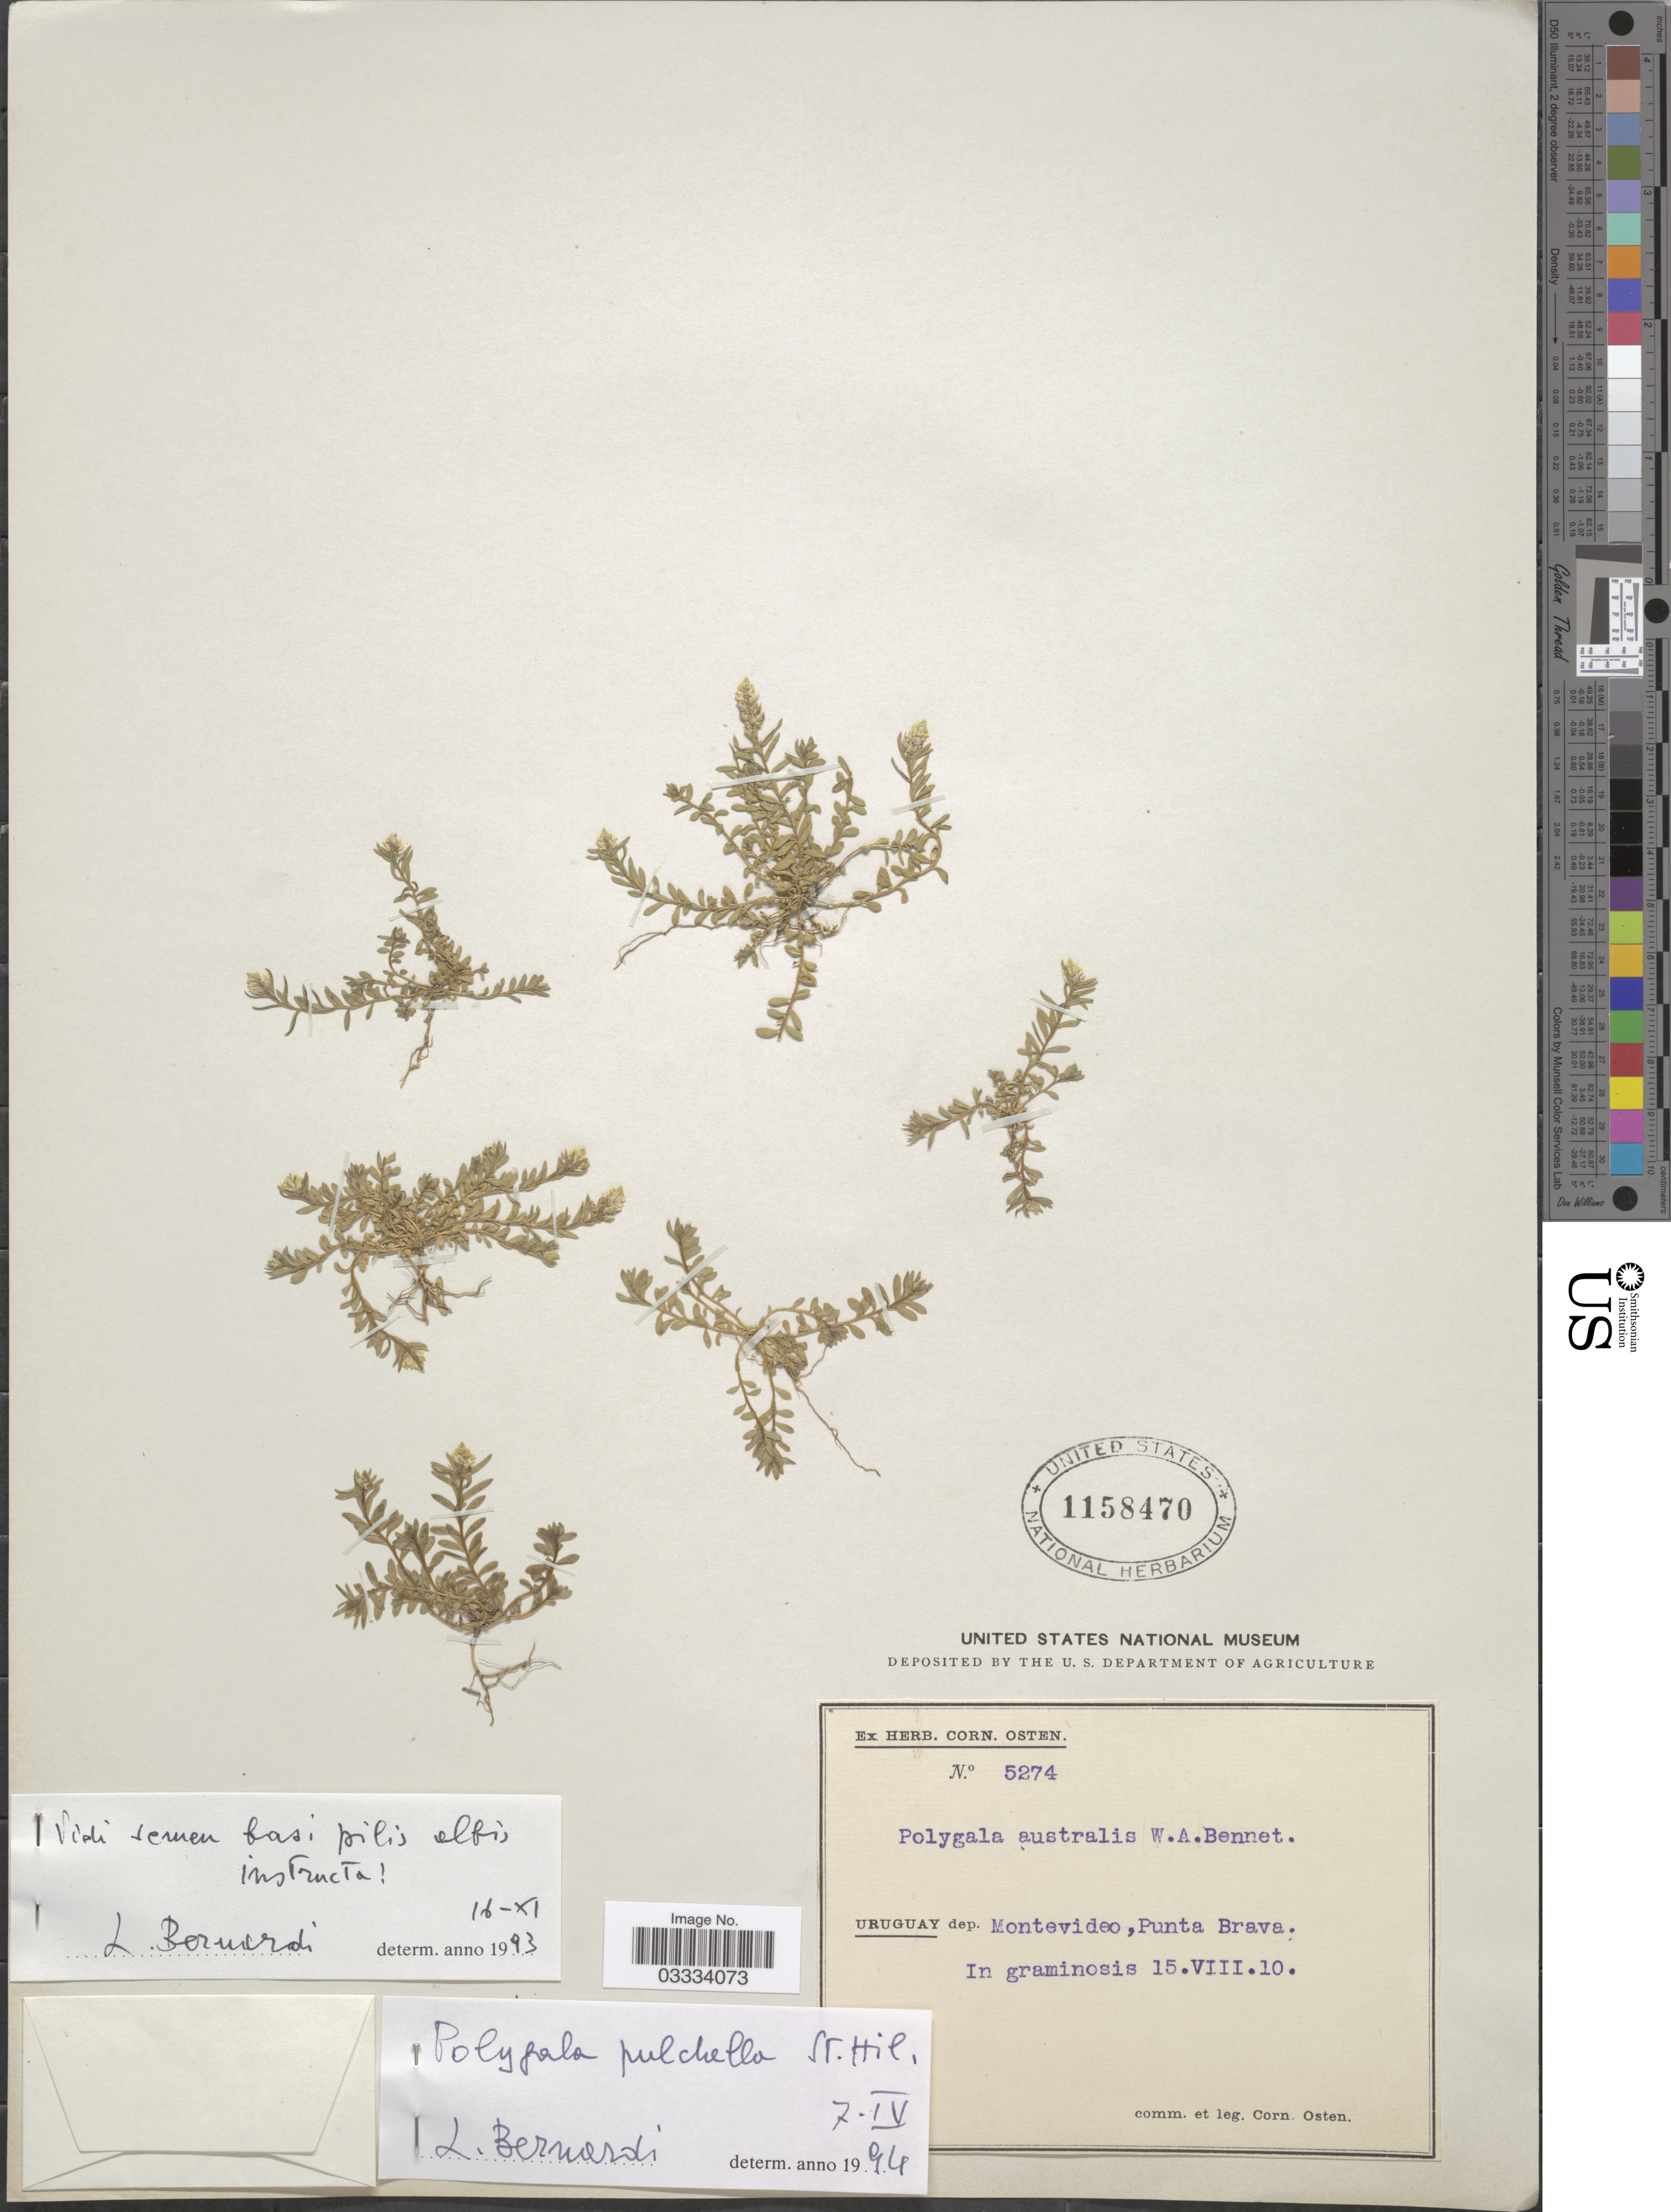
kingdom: Plantae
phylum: Tracheophyta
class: Magnoliopsida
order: Fabales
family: Polygalaceae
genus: Polygala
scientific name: Polygala pulchella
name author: A. St.-Hil. & Moq.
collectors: C. Osten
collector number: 5274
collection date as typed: Transcribed d/m/y: 15/8/10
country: Uruguay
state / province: Montevideo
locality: Dep. Montevideo, Punta Brava.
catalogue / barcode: US 1158470